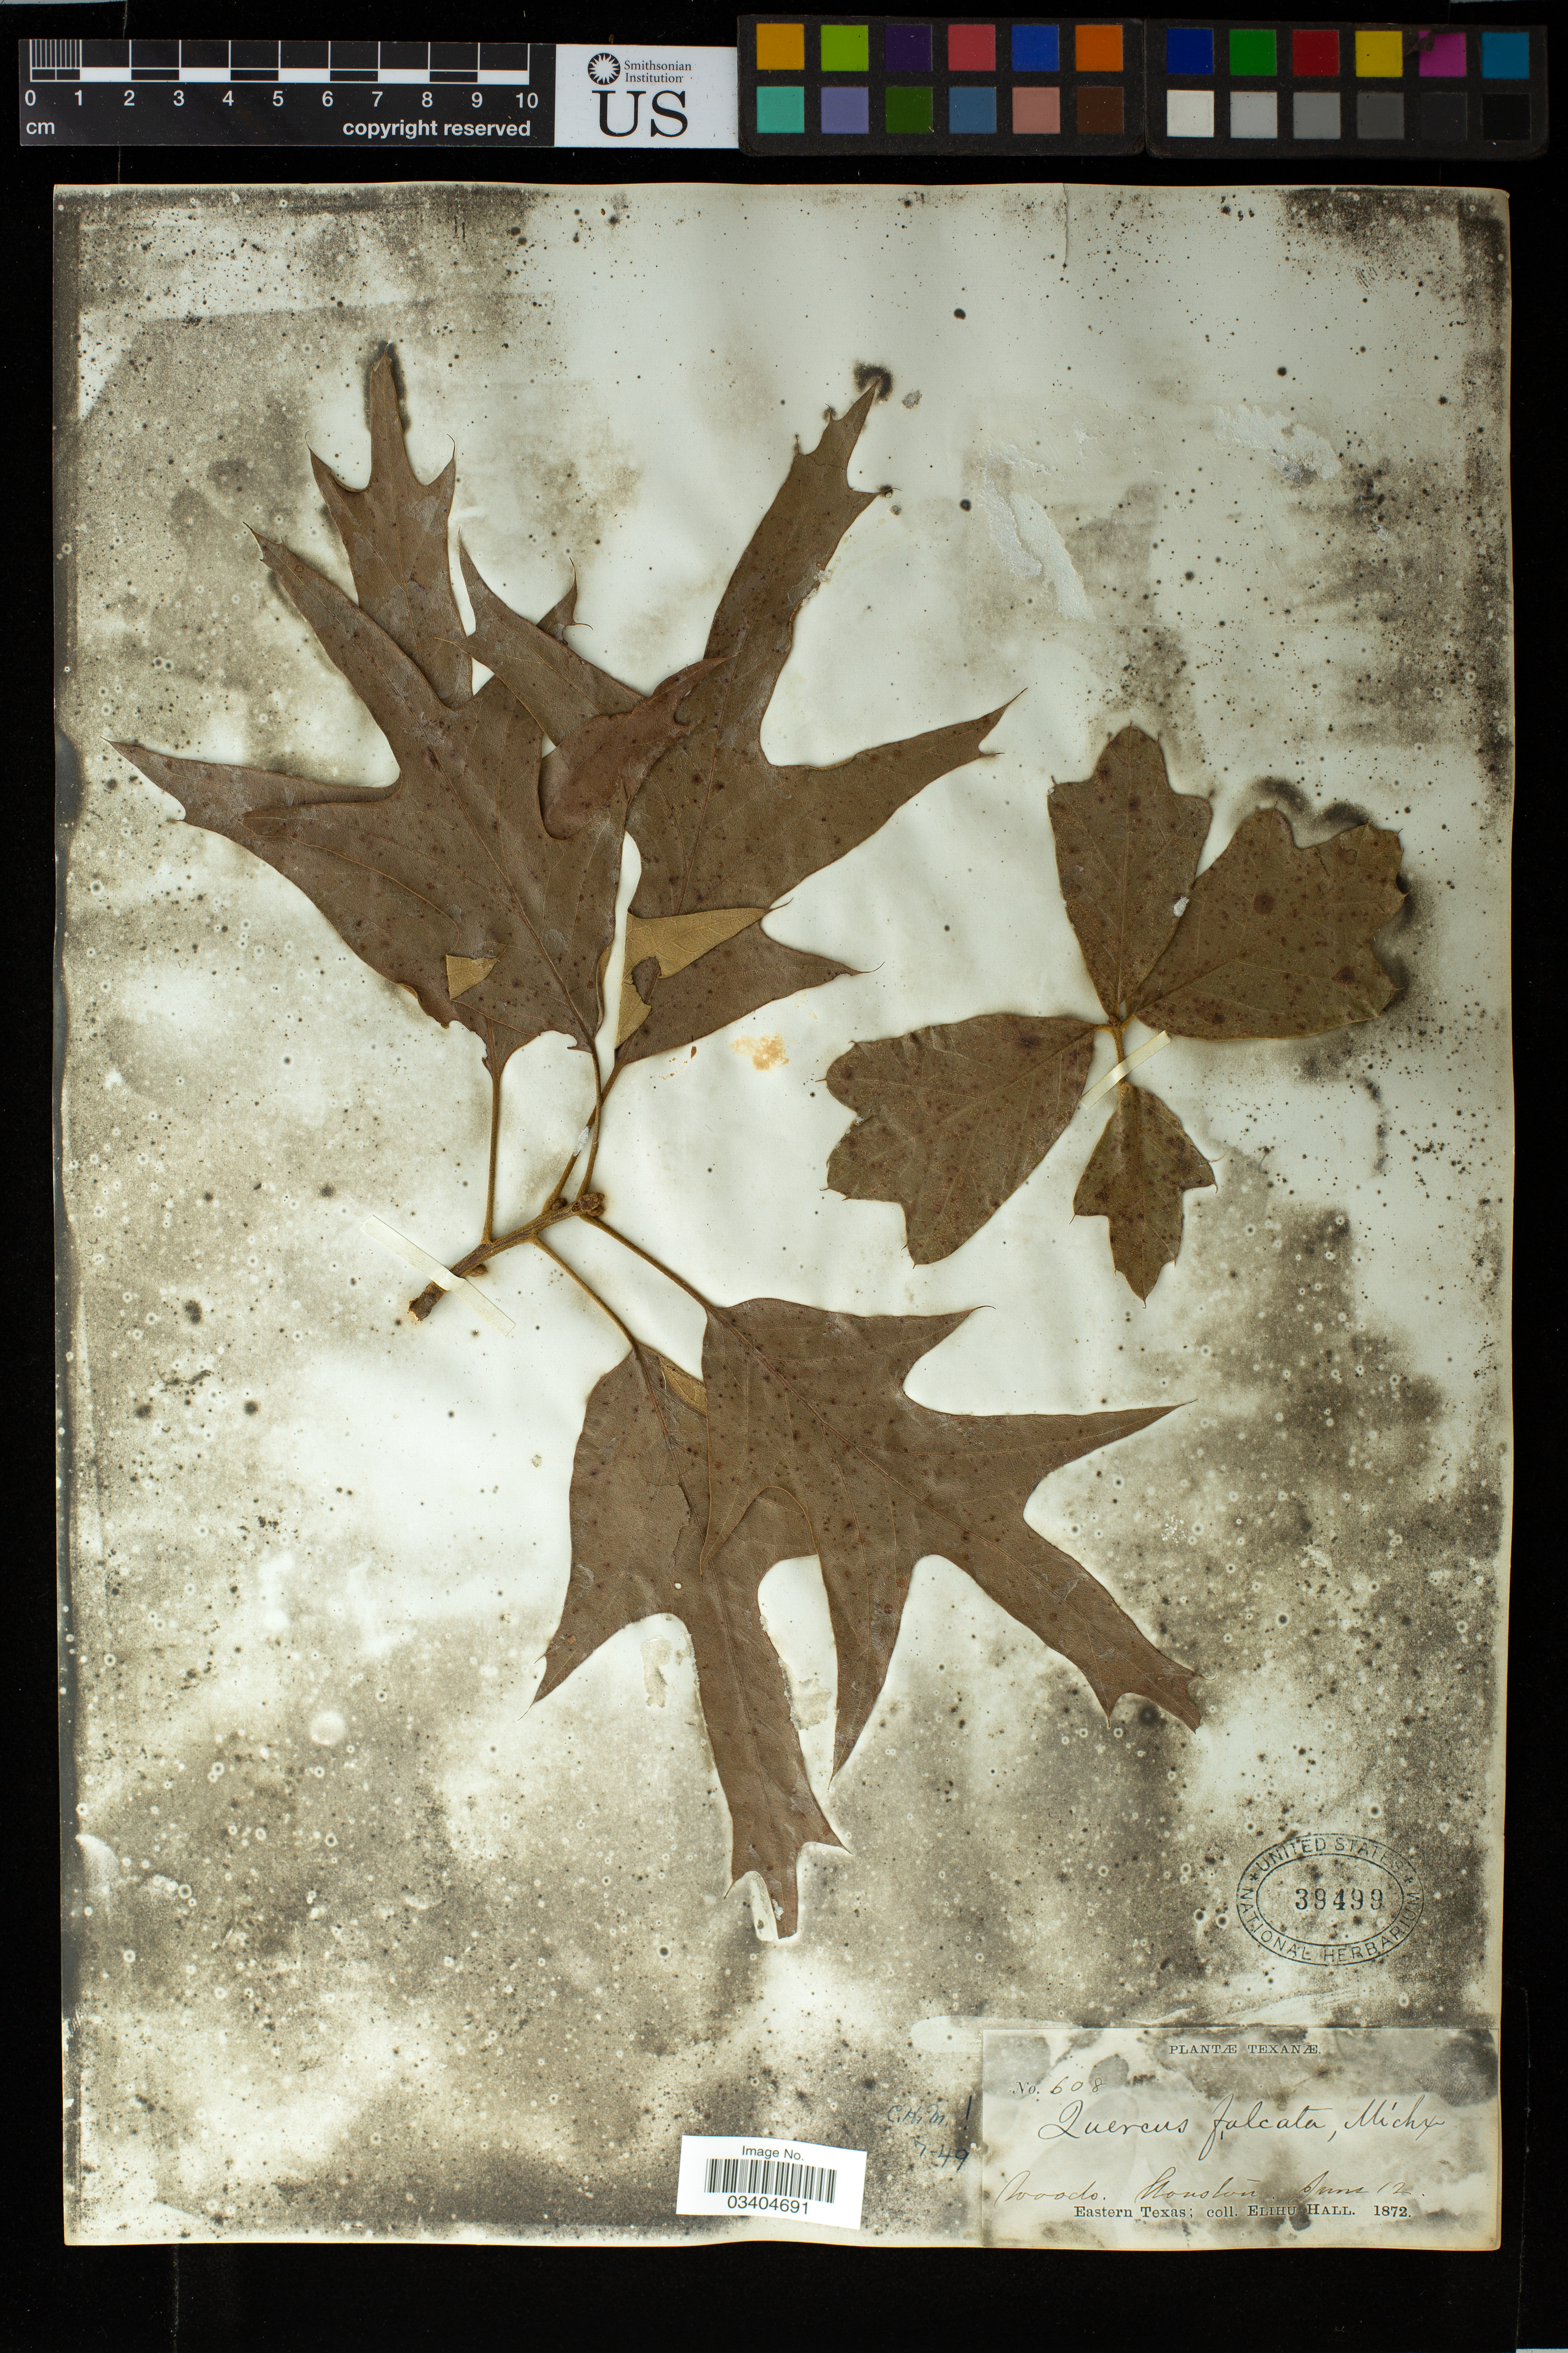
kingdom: Plantae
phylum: Tracheophyta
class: Magnoliopsida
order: Fagales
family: Fagaceae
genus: Quercus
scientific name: Quercus falcata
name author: Michx.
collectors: E. Hall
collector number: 608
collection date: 1872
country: United States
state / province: Texas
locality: Eastern Texas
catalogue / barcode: US 39499